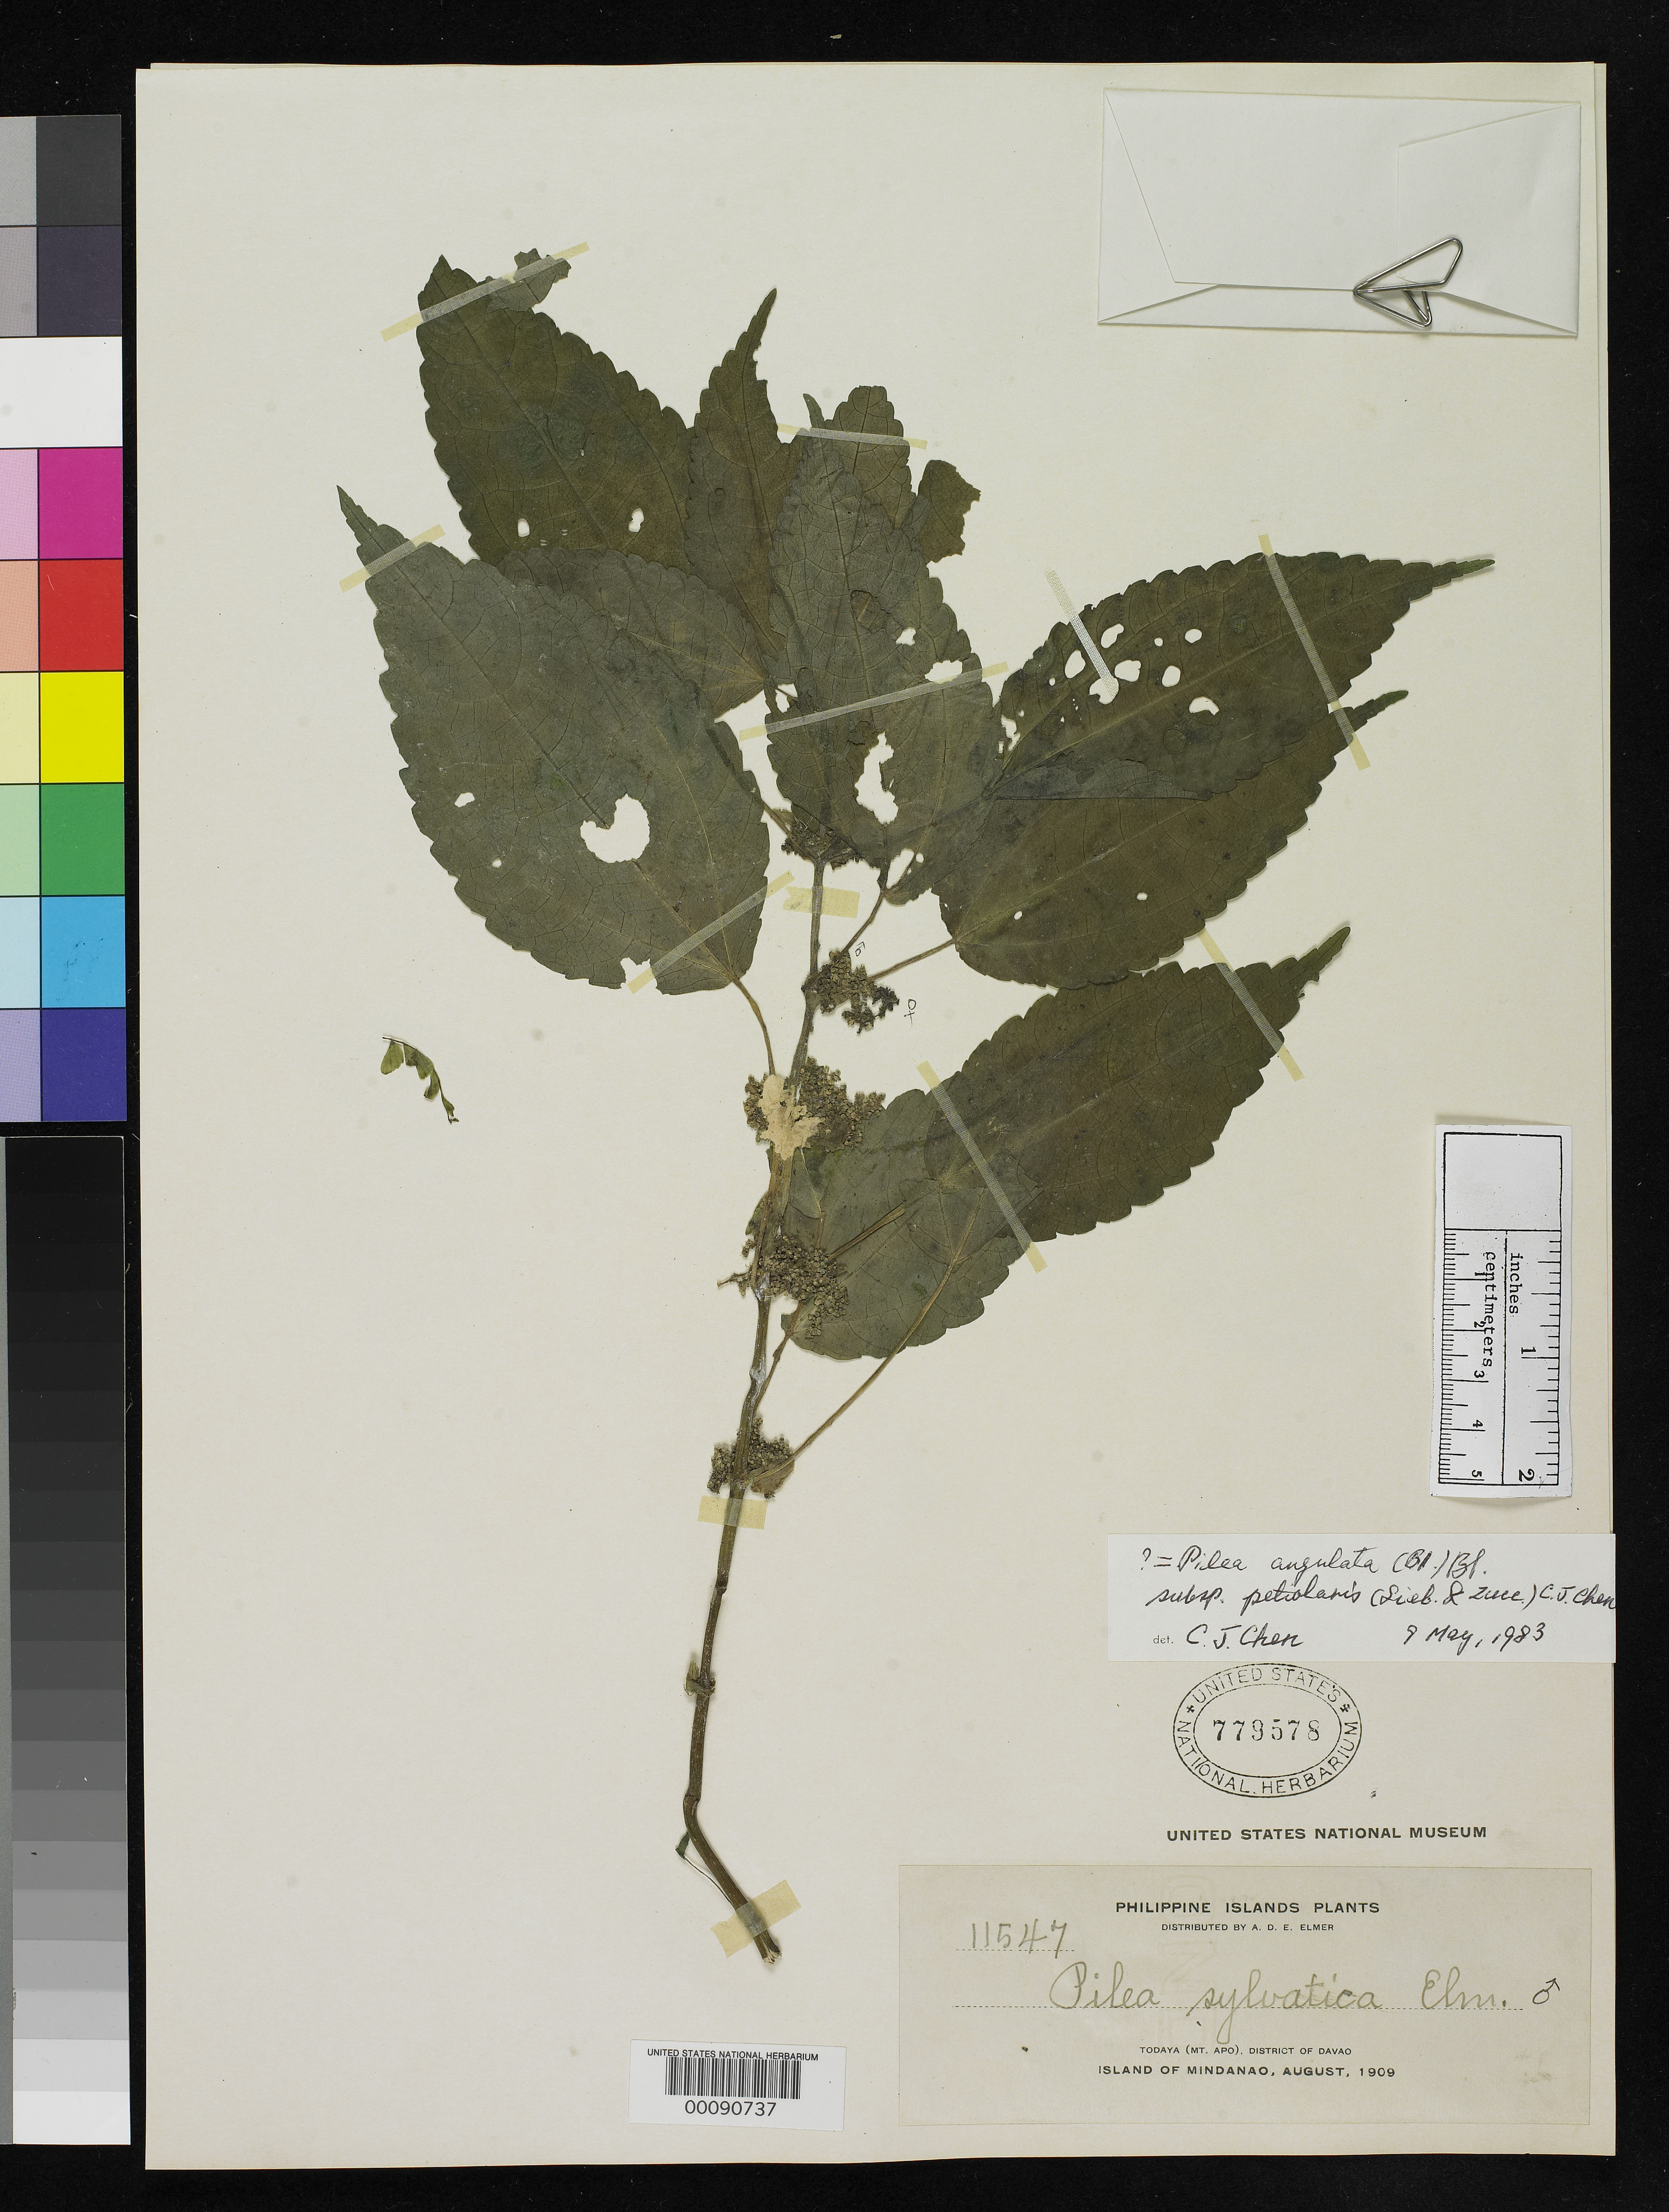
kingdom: Plantae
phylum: Tracheophyta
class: Magnoliopsida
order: Rosales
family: Urticaceae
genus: Pilea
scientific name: Pilea sylvatica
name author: Elmer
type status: Isosyntype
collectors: A. D. E. Elmer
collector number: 11547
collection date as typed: Aug 1909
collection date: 1909-08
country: Philippines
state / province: Davao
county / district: Davao del Sur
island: Mindanao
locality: Todaya (Mt. Apo), District of Davao, Island of Mindanao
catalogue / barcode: US 779578